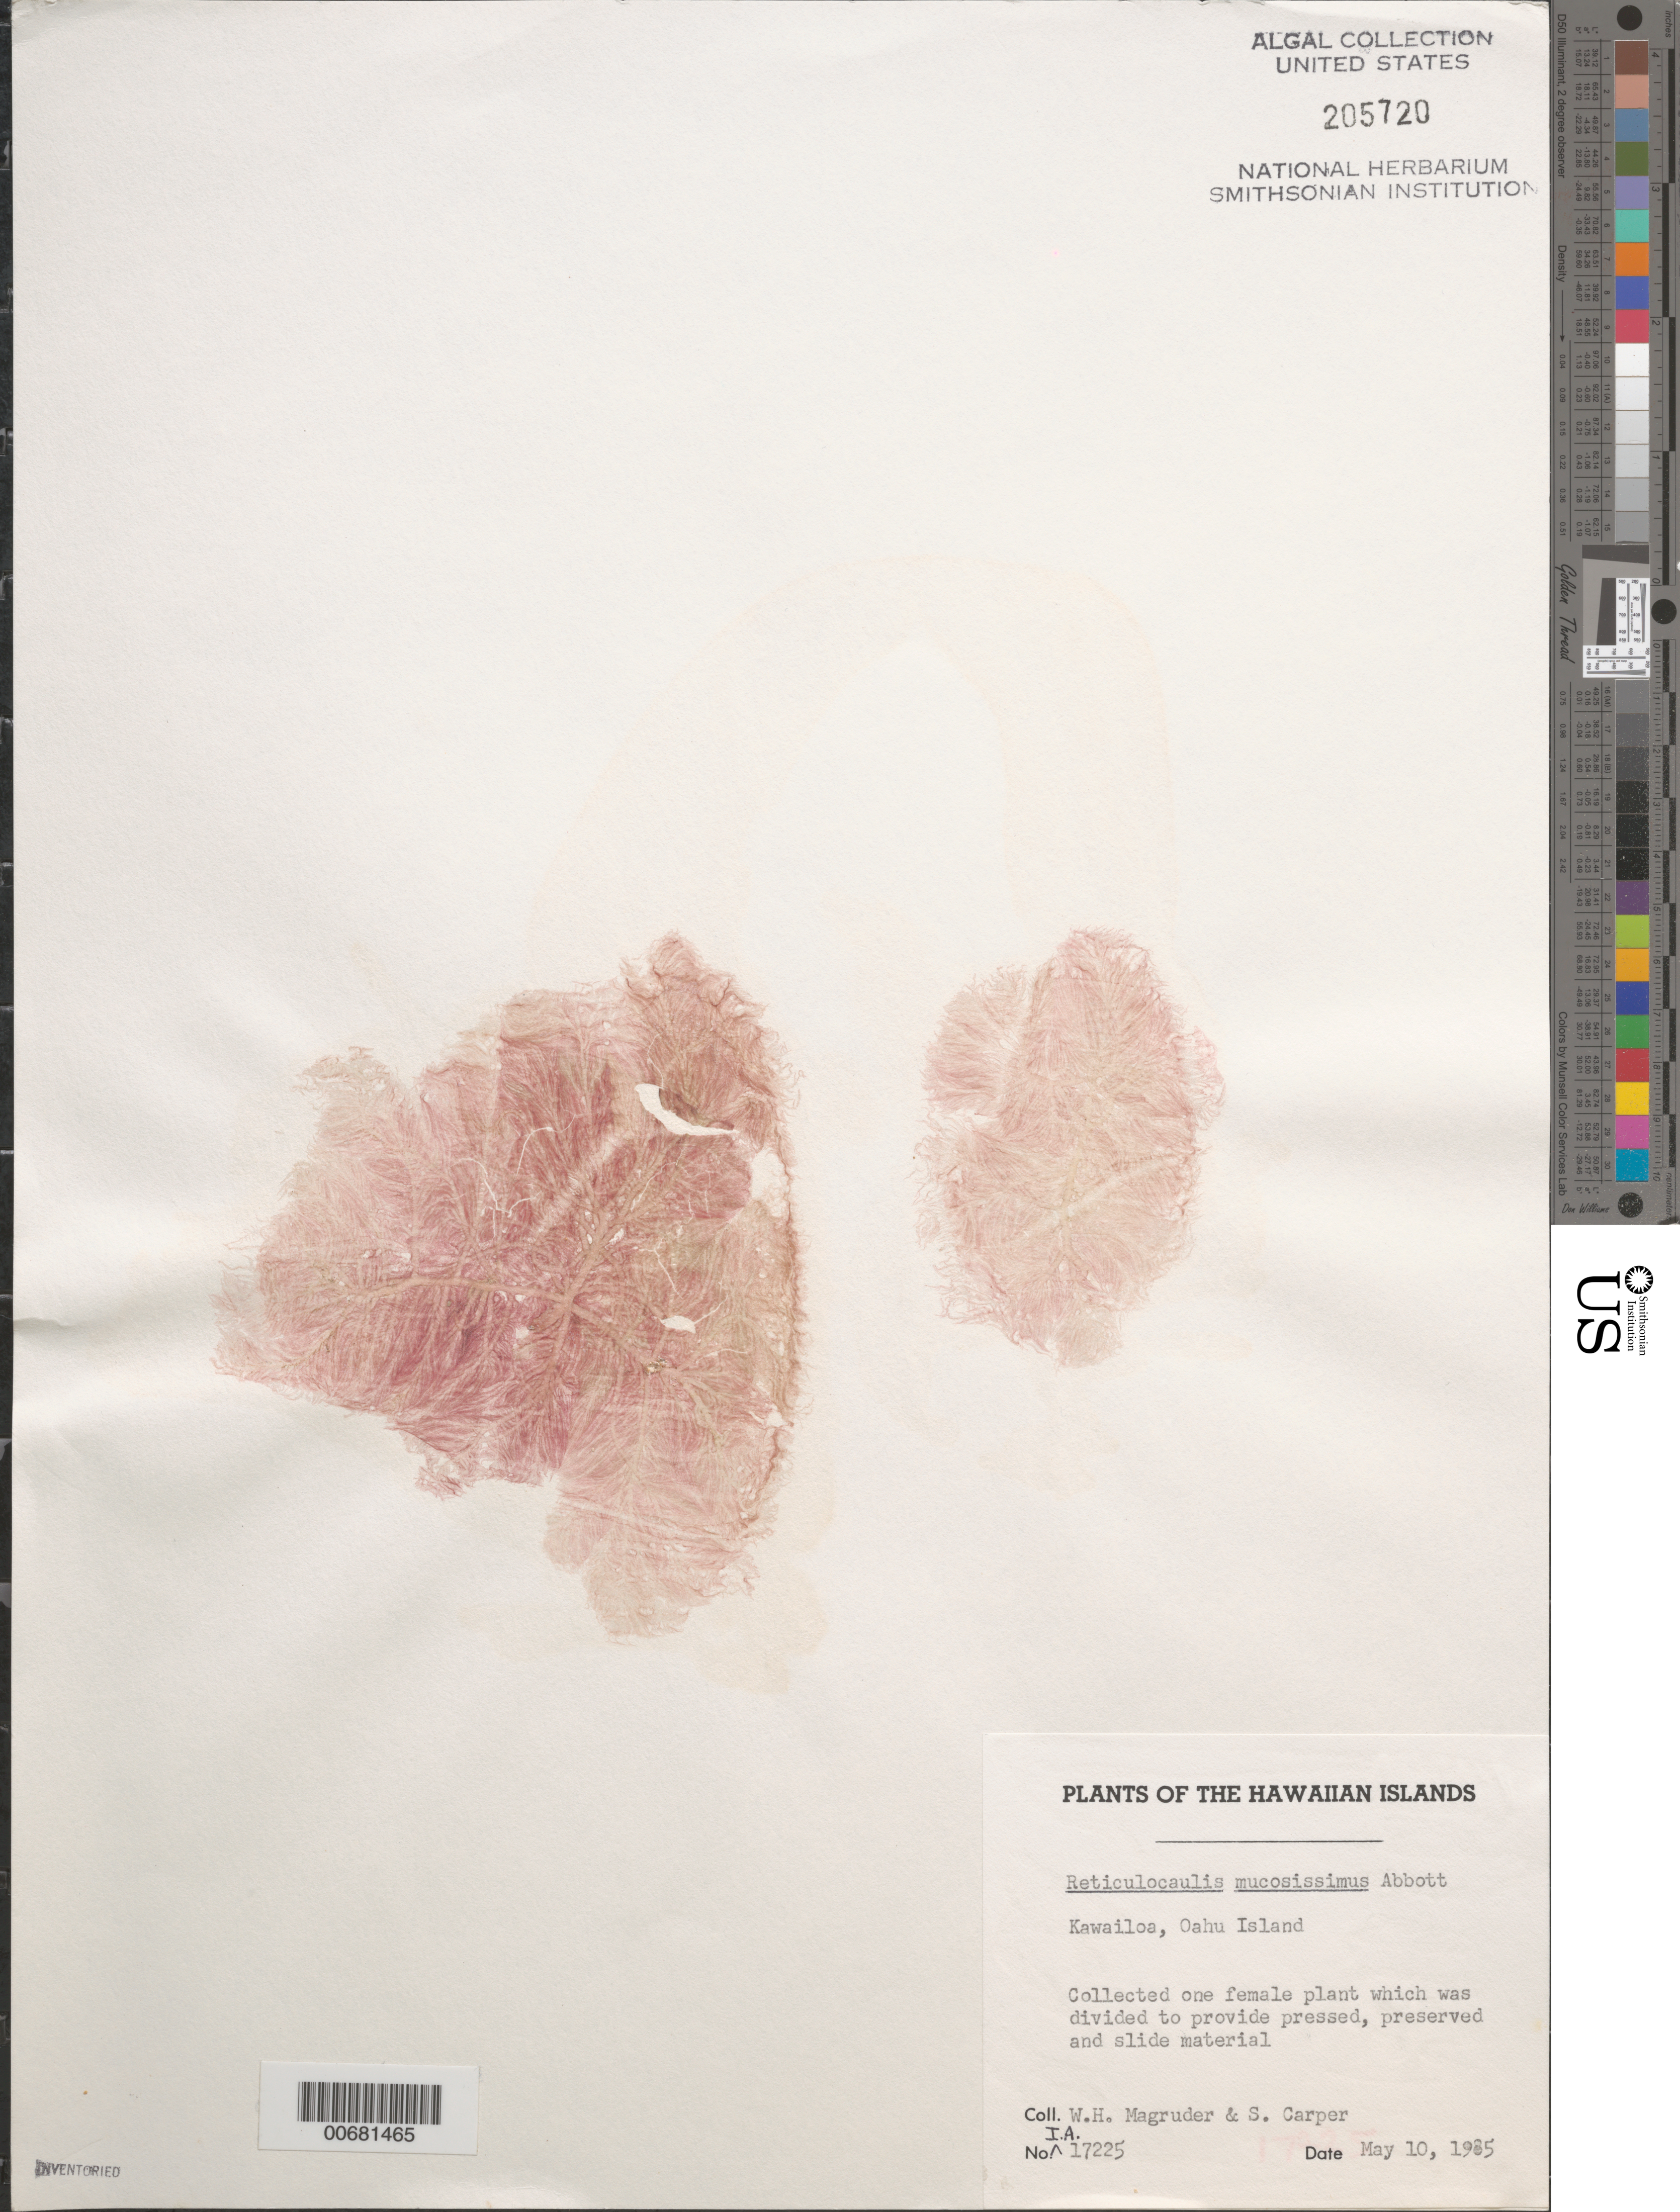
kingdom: Plantae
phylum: Rhodophyta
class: Florideophyceae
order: Bonnemaisoniales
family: Naccariaceae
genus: Reticulocaulis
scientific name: Reticulocaulis mucosissimus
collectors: W. Magruder & S. Carper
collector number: IAA 17225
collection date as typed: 10 May 1985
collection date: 1985-05-10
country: United States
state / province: Hawaii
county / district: Honolulu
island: Oahu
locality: Kawailoa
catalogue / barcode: US 205720